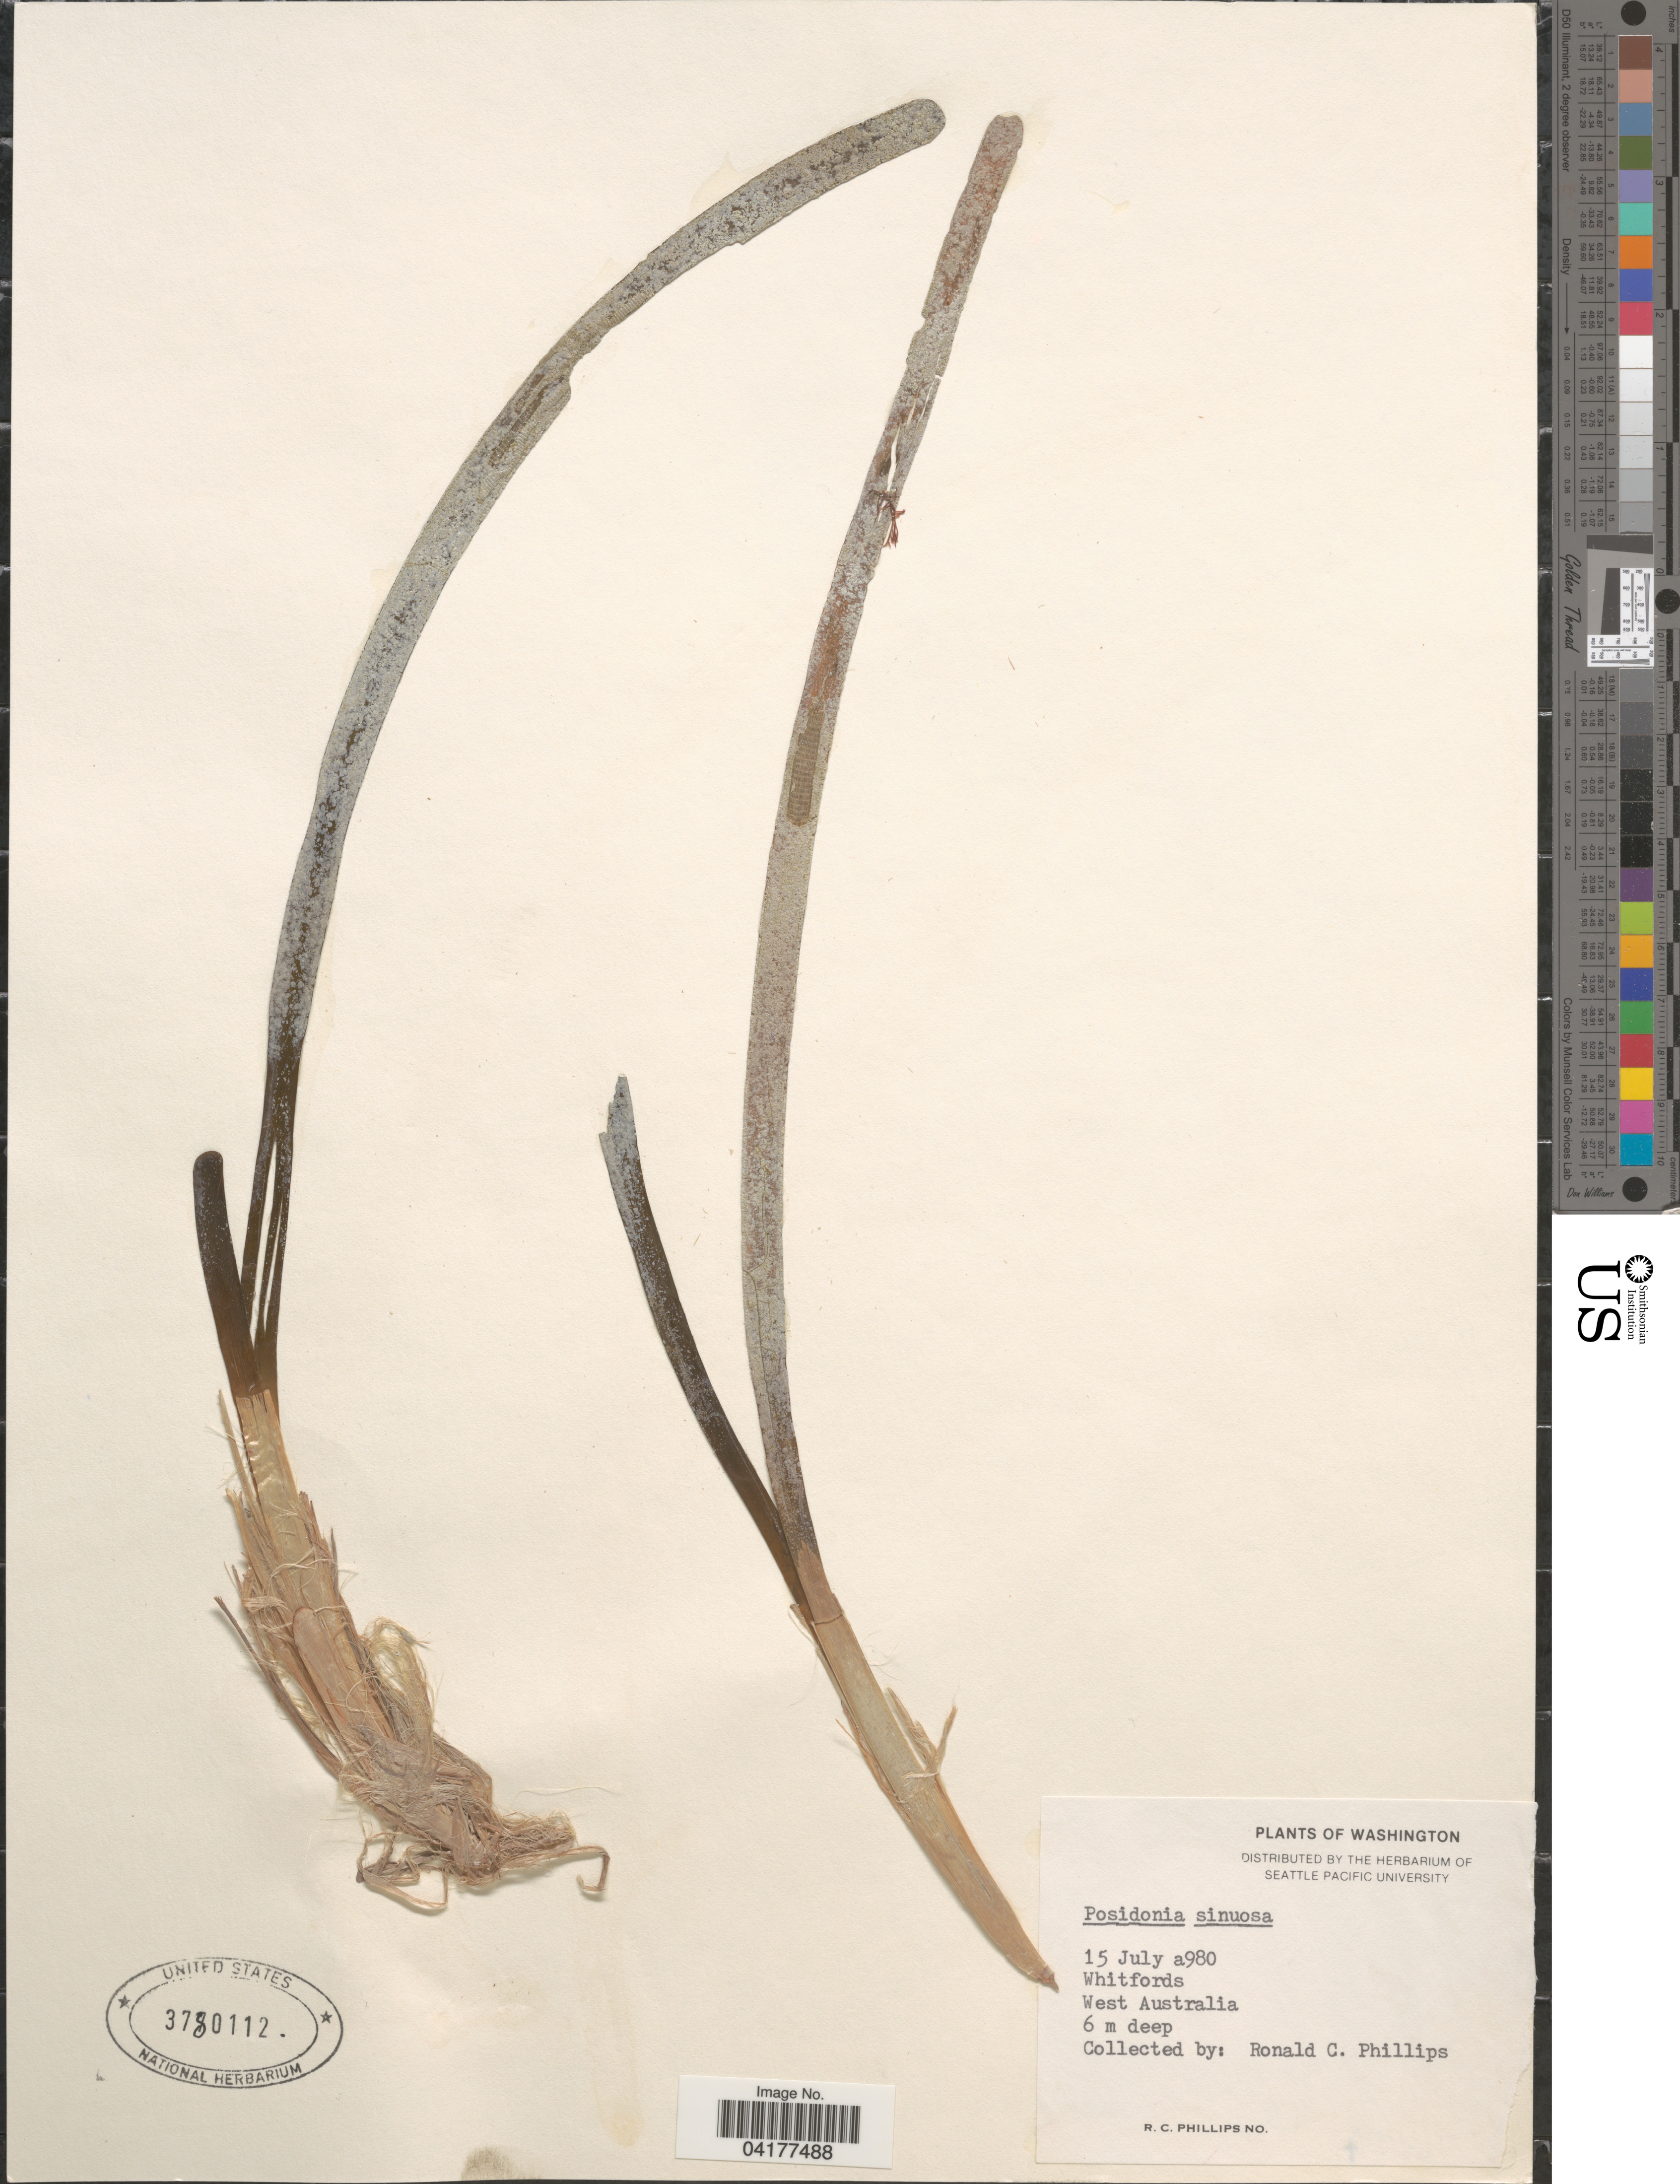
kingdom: Plantae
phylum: Tracheophyta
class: Liliopsida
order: Alismatales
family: Posidoniaceae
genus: Posidonia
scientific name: Posidonia sinuosa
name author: Cambridge & J. Kuo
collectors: R. C. Phillips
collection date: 1980-07-15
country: Australia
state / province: Western Australia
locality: Whitfords. West Australia.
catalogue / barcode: US 3780112